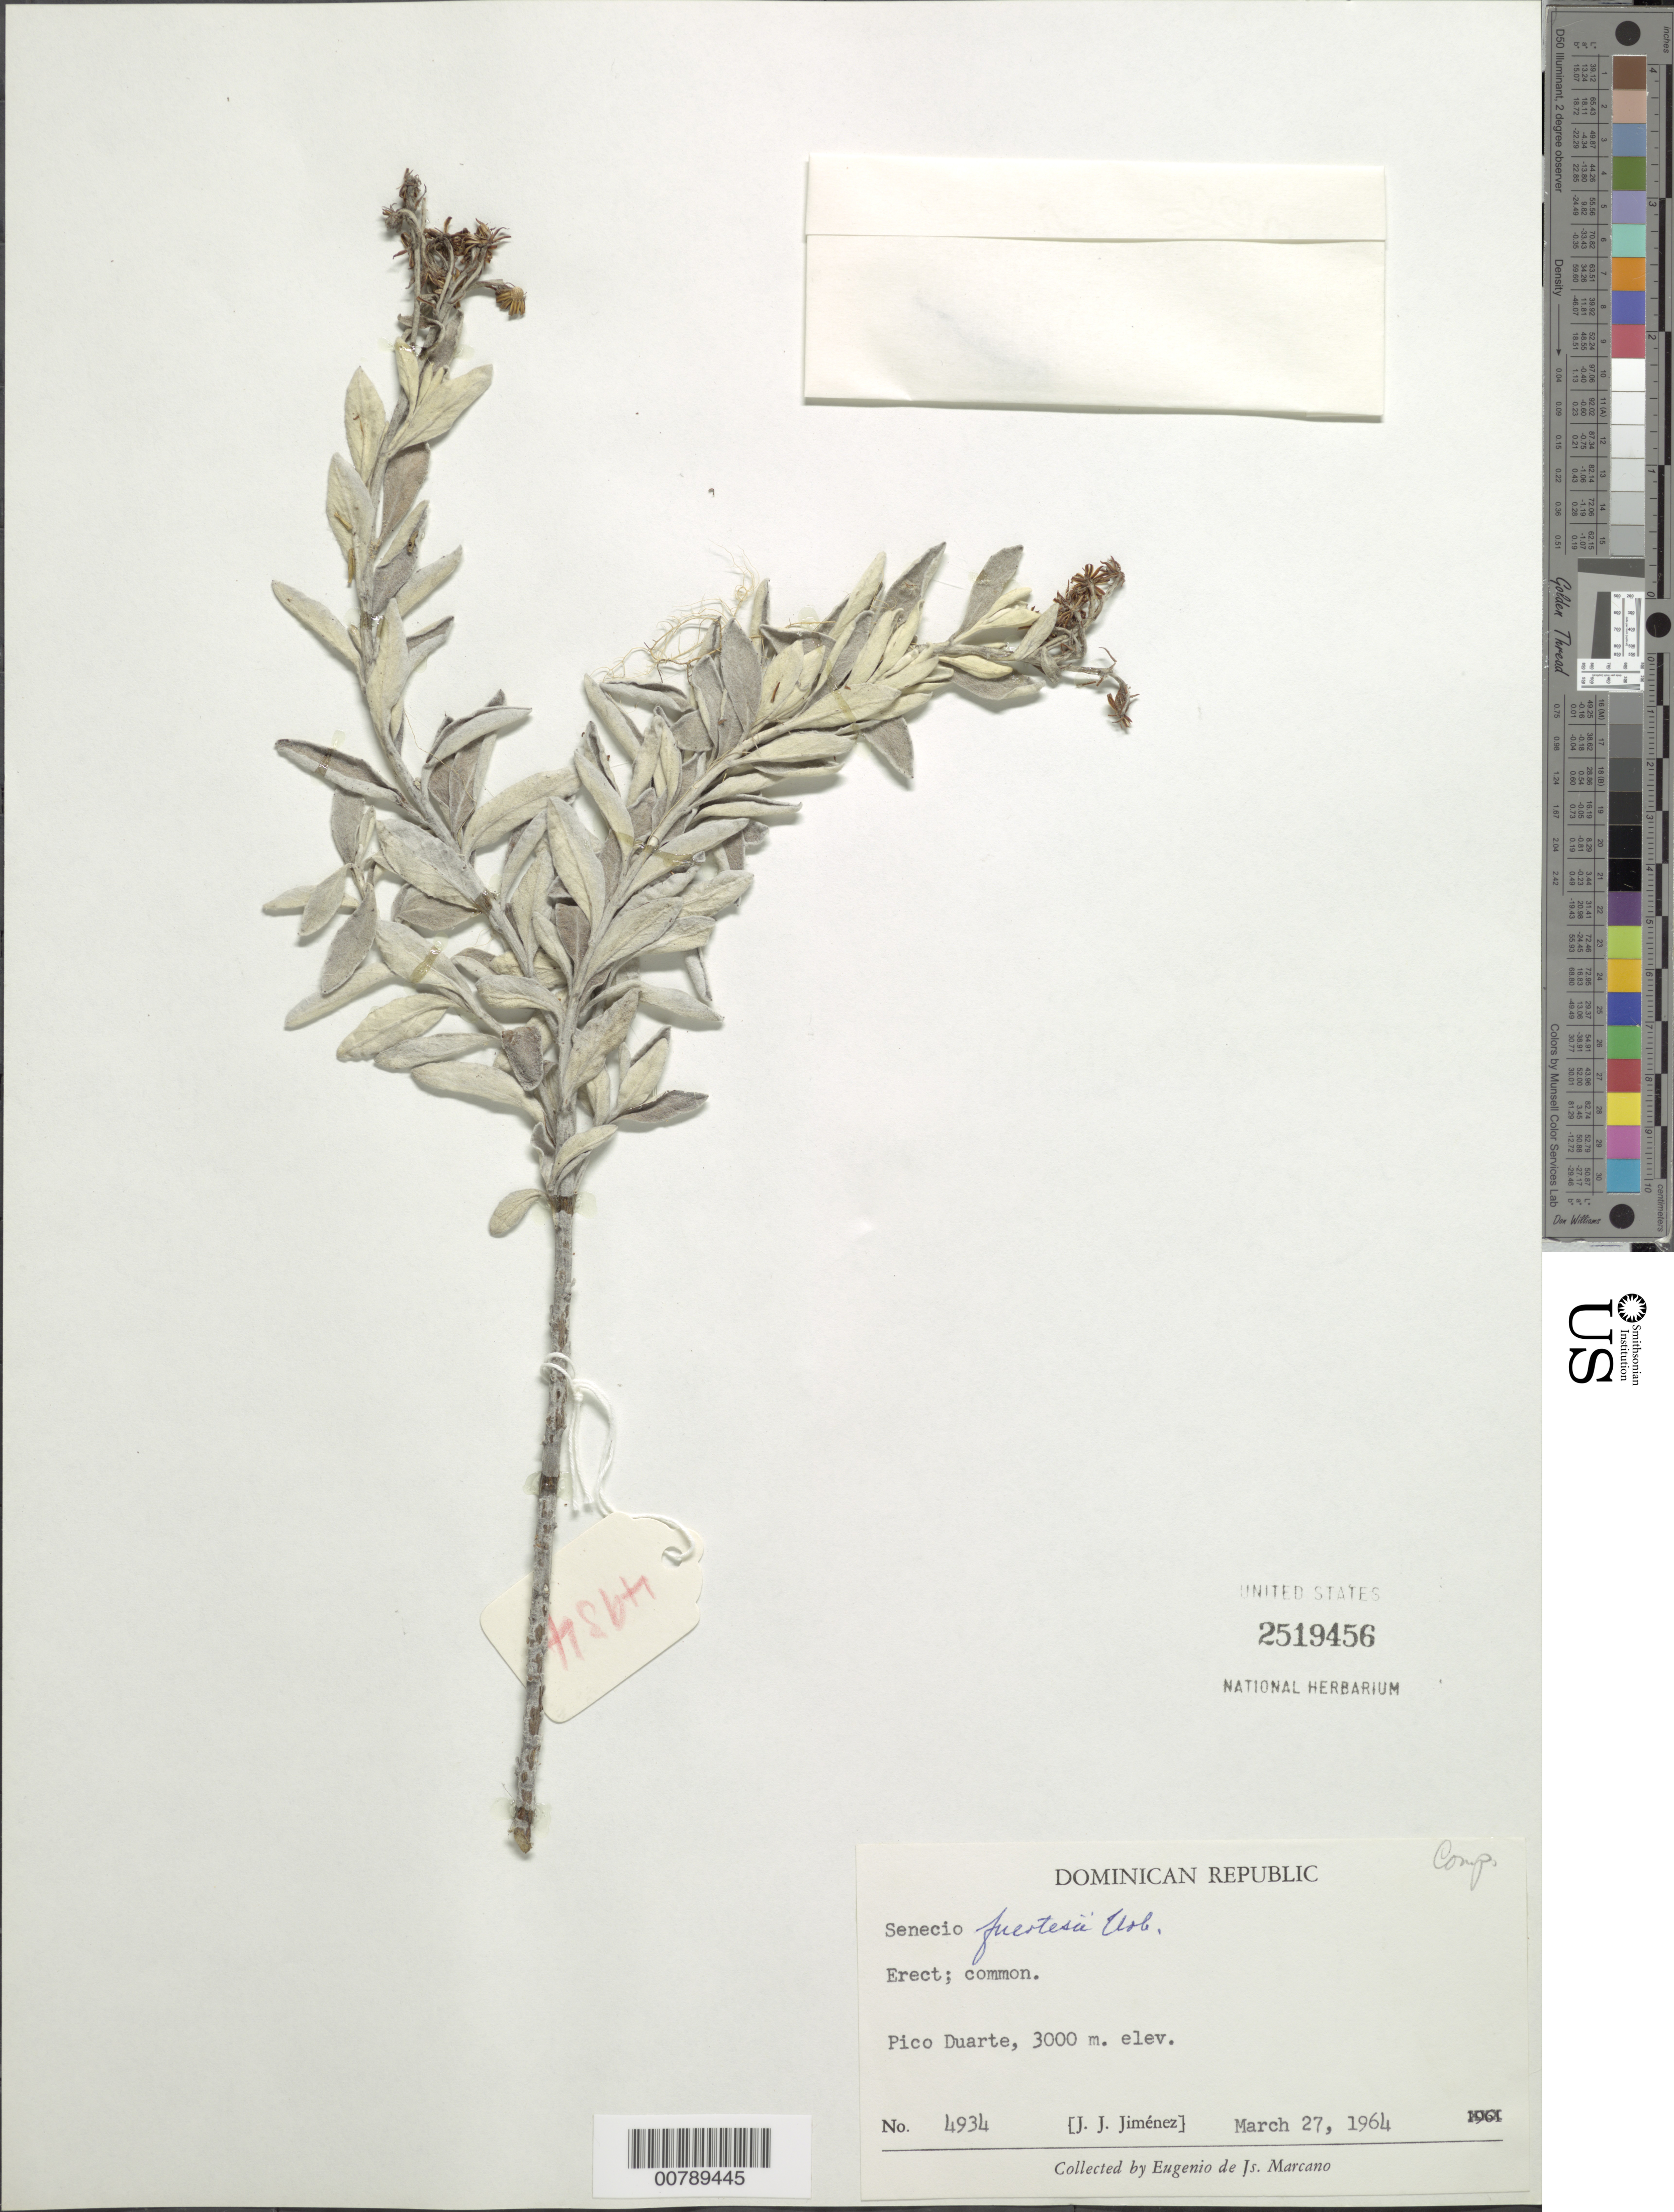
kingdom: Plantae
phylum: Tracheophyta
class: Magnoliopsida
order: Asterales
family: Asteraceae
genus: Senecio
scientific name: Senecio fuertesii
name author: Urb.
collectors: J. J. Jiménez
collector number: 4934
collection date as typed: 27 Mar 1964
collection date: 1964-03-27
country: Dominican Republic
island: Hispaniola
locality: Pico Duarte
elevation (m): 3000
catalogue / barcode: US 2519456